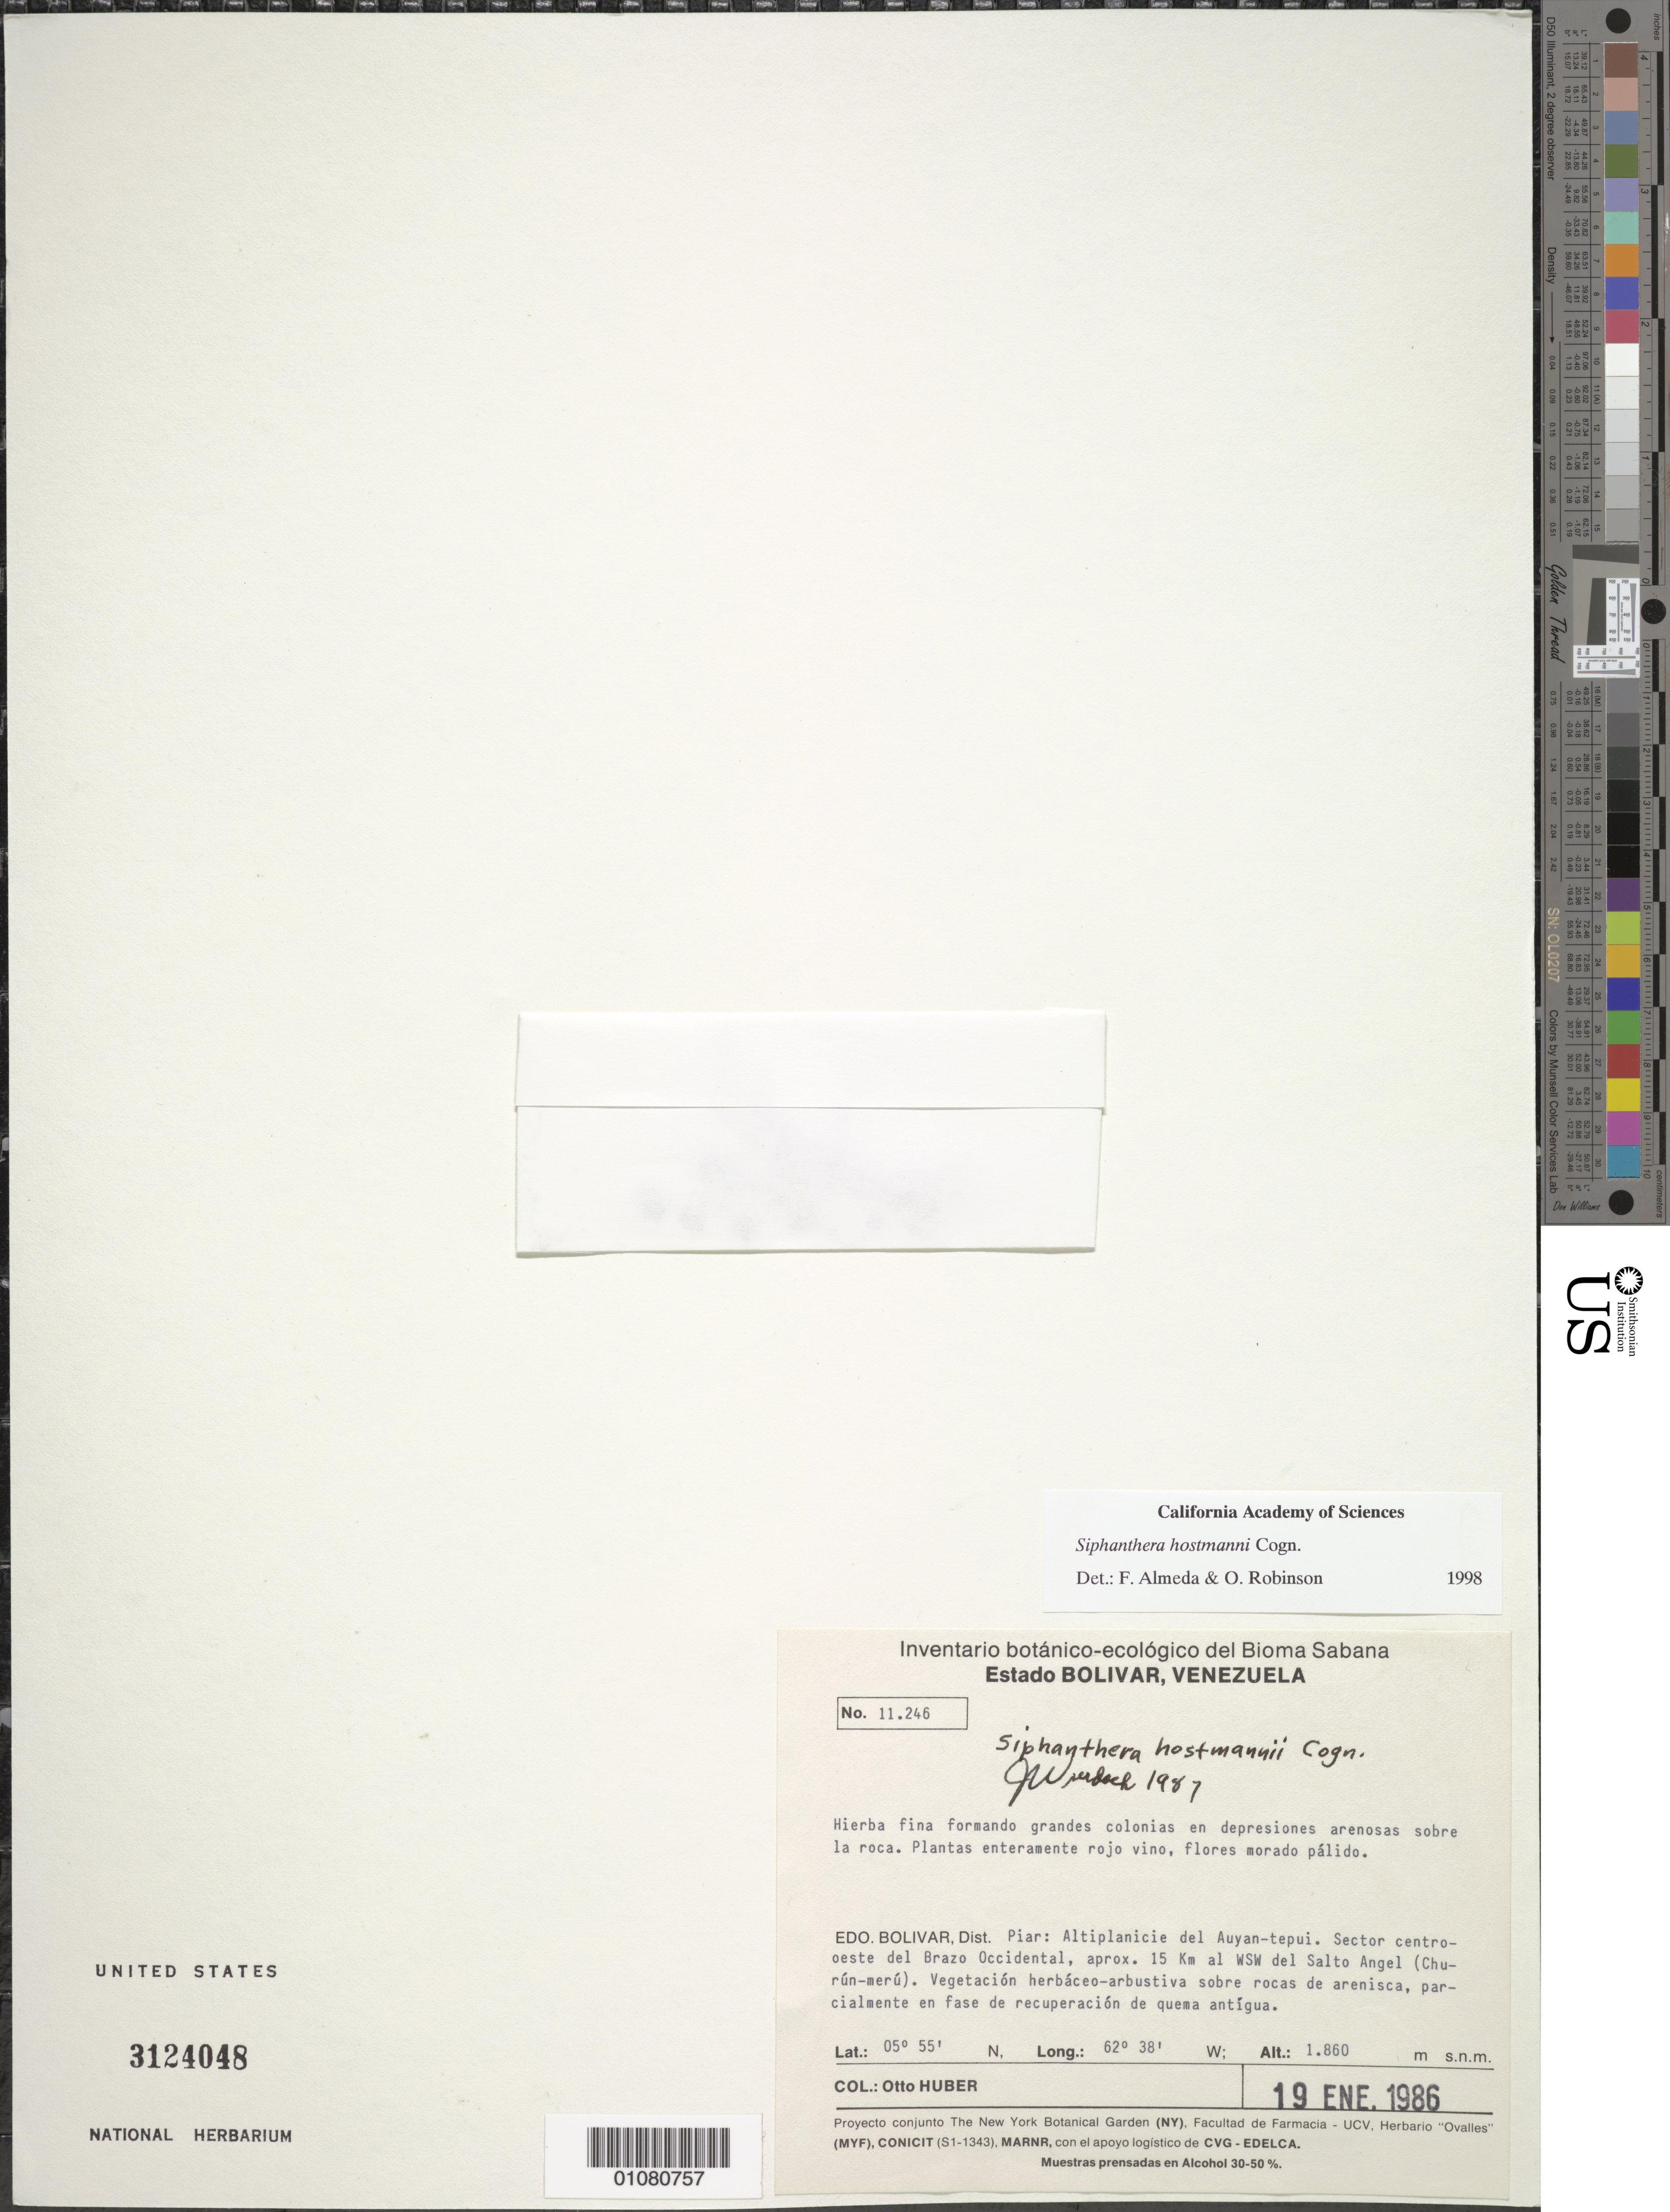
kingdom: Plantae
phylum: Tracheophyta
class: Magnoliopsida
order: Myrtales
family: Melastomataceae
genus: Siphanthera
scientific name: Siphanthera hostmannii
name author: Cogn.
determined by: Almeda, F.; Robinson, O.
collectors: O. Huber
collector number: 11246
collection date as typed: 19-Jan-86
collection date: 1986-01-19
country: Venezuela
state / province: Bolívar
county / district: Piar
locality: Auyan-tepuí, centro-oeste del Brazo Occidental, 15 km WSW Salto Angel (Churún-merú)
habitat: Depresiones arenosas sobre la roca; altiplanicie de veg herb-arbustiva, sobre rocas de arenisca, parcialmente en fase de recuperacion de quema antigua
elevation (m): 1860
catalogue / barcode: US 3124048